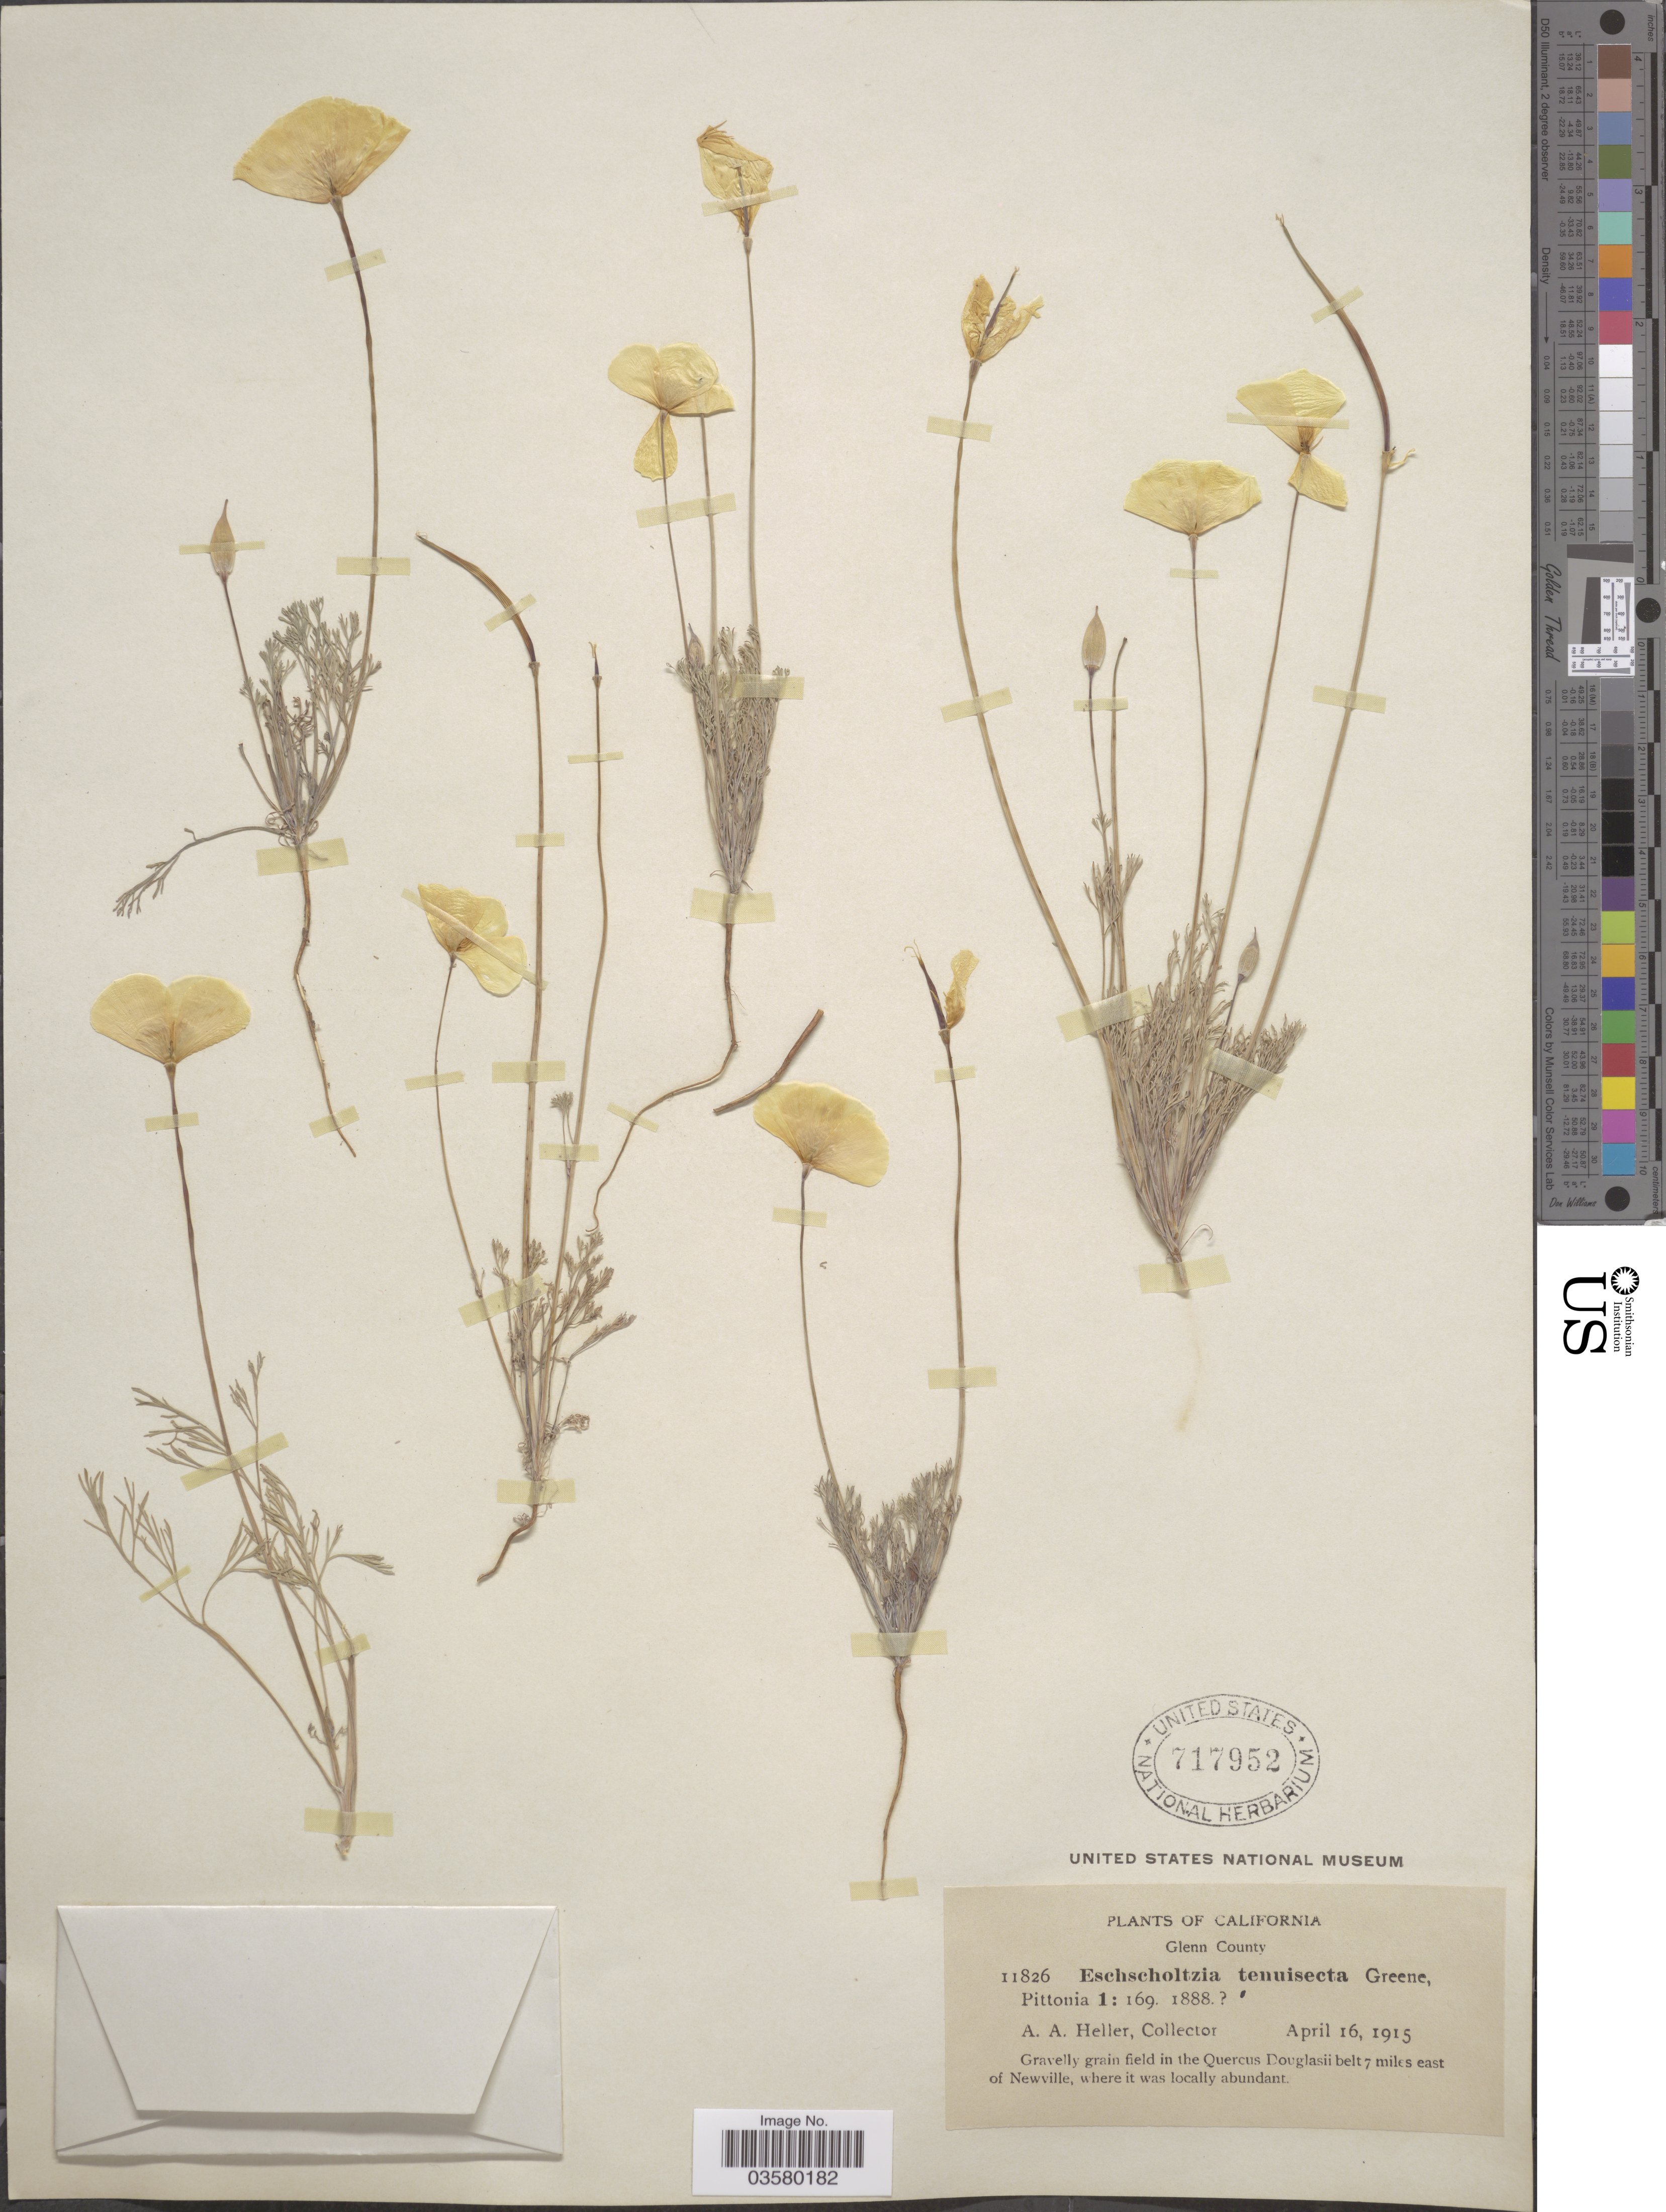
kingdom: Plantae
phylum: Tracheophyta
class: Magnoliopsida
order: Ranunculales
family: Papaveraceae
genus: Eschscholzia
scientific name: Eschscholzia caespitosa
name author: Benth.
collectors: A. A. Heller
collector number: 11826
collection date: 1915-04-16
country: United States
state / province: California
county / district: Glenn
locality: Glenn County. Gravelly grain field in the Quercus Douglasii belt 7 miles east of Newville.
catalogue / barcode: US 717952